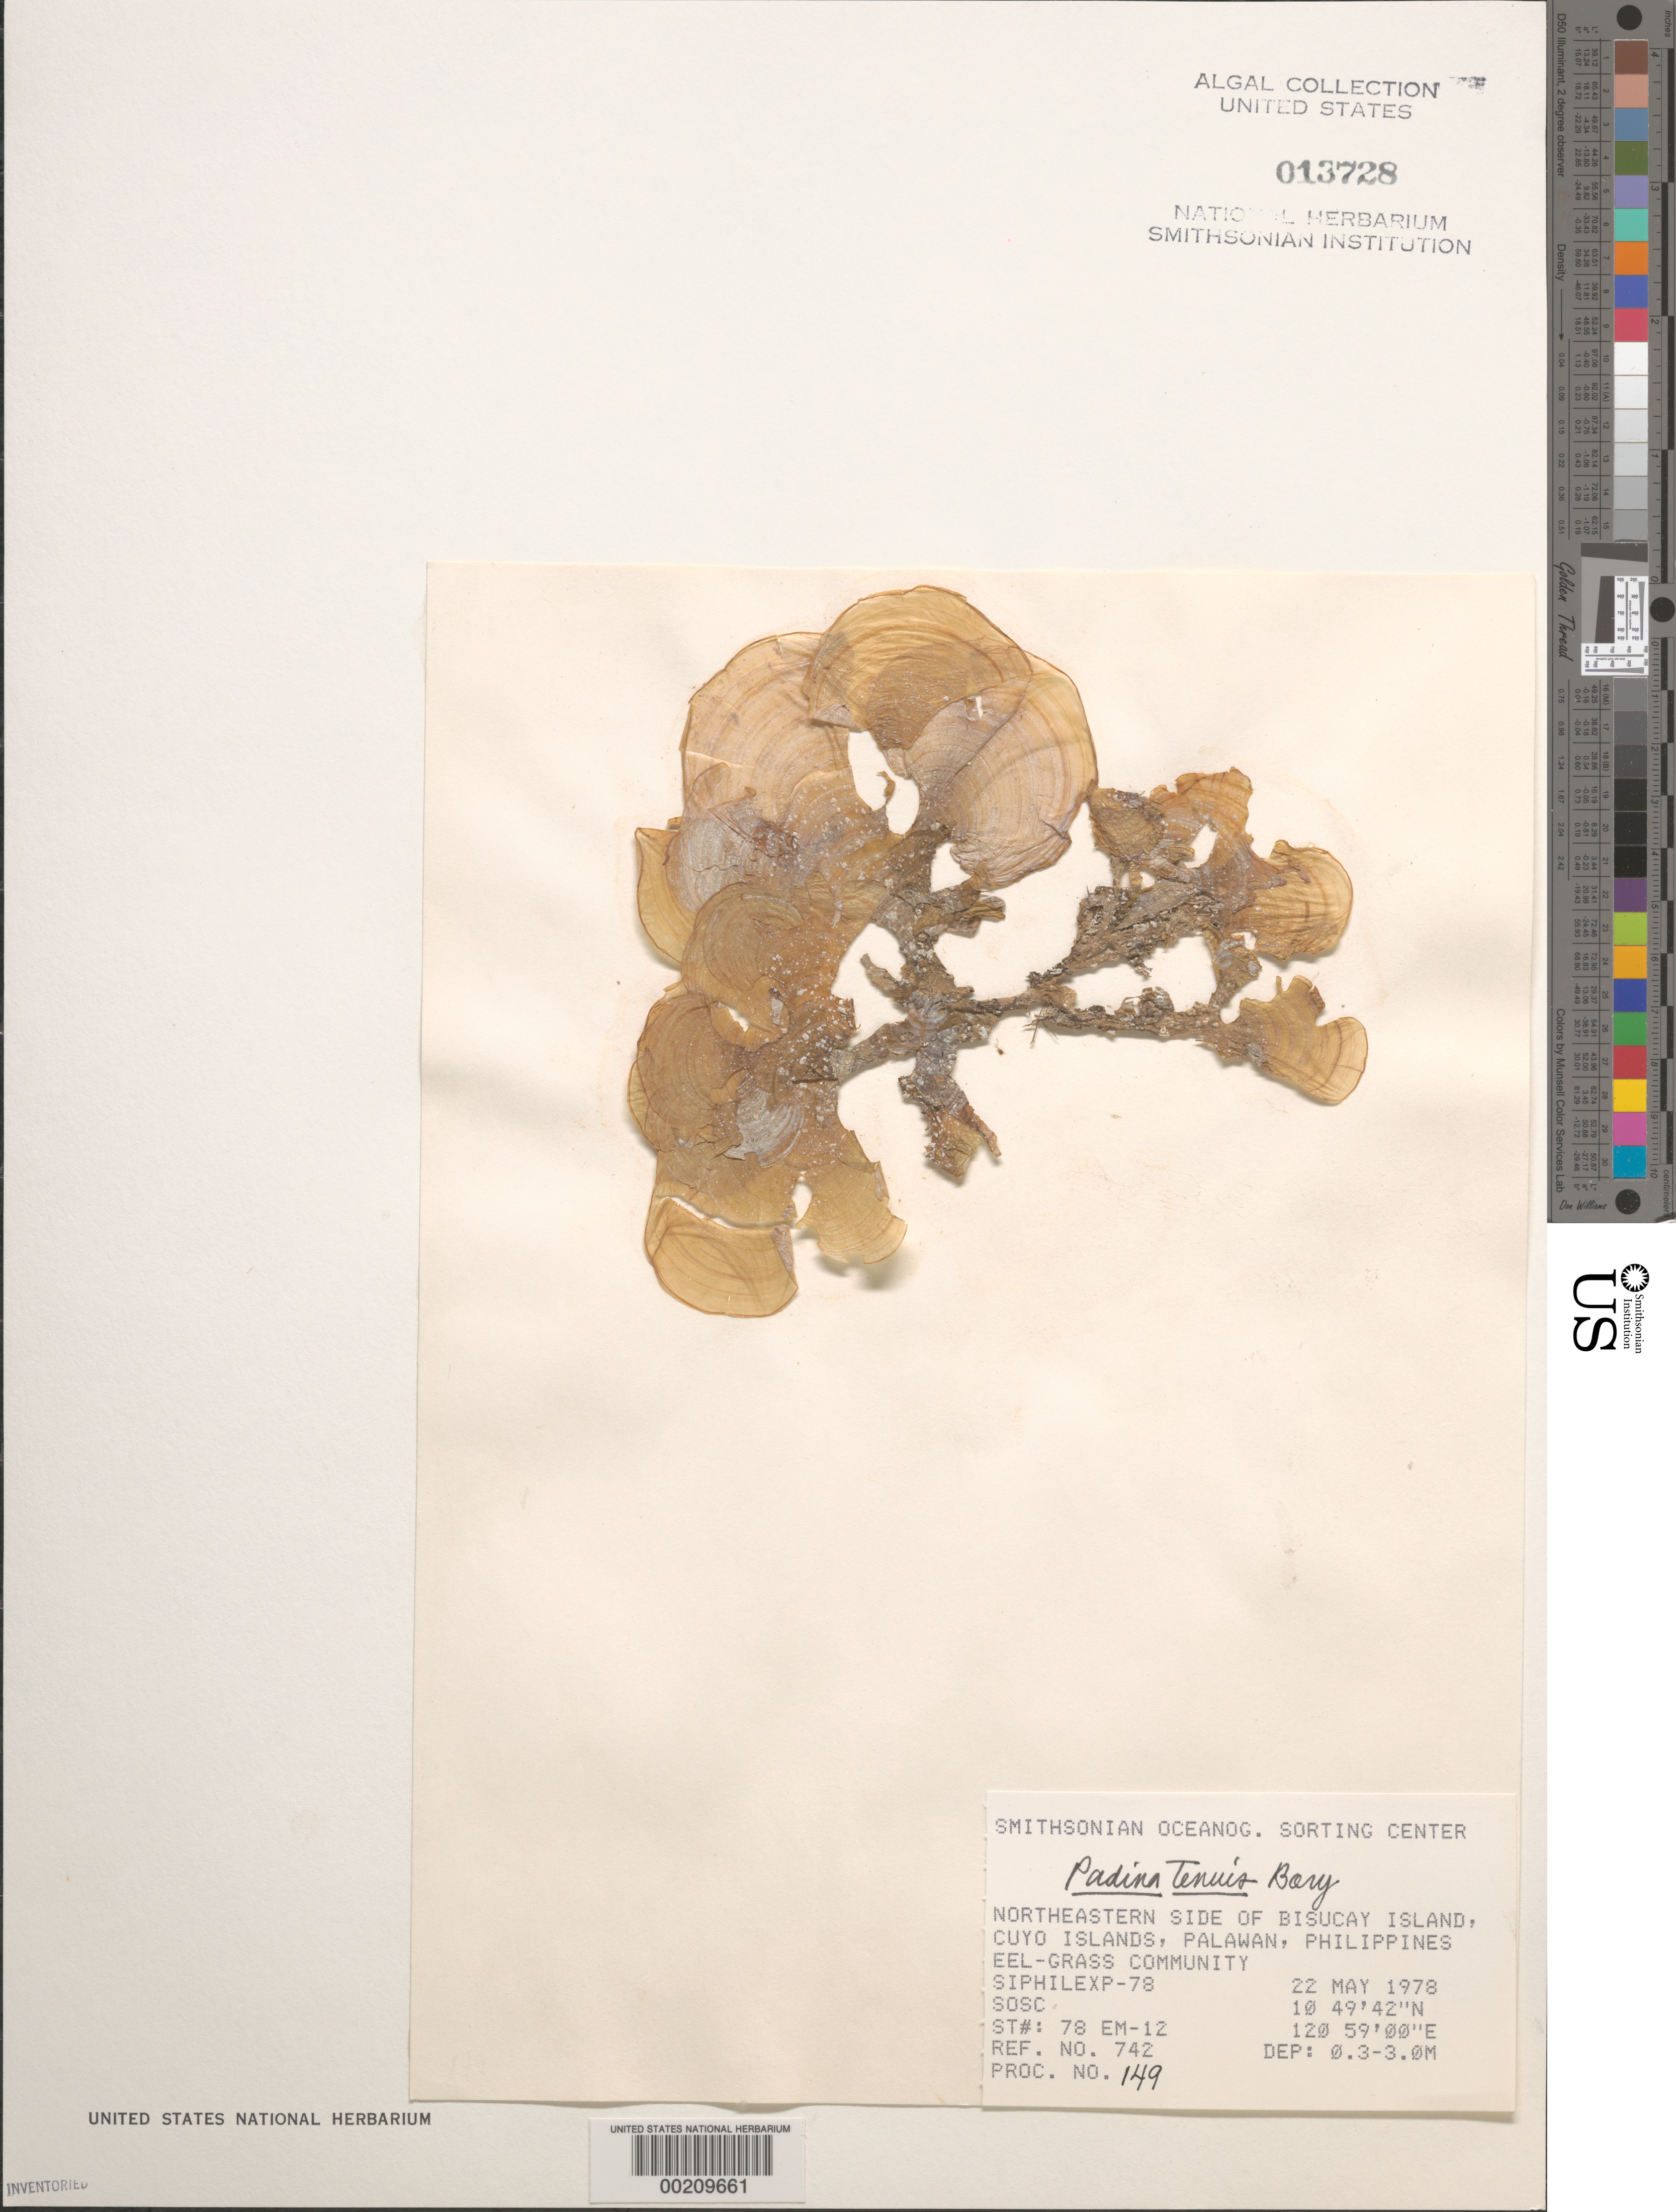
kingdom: Chromista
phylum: Ochrophyta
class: Phaeophyceae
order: Dictyotales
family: Dictyotaceae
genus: Padina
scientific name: Padina boryana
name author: Thivy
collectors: SOSC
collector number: Station 78 Em-12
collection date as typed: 22 May 1978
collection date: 1978-05-22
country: Philippines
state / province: Mimaropa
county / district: Palawan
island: Bisucay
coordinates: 10 49' 42" N, 120 59' 00" E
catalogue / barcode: US 13728